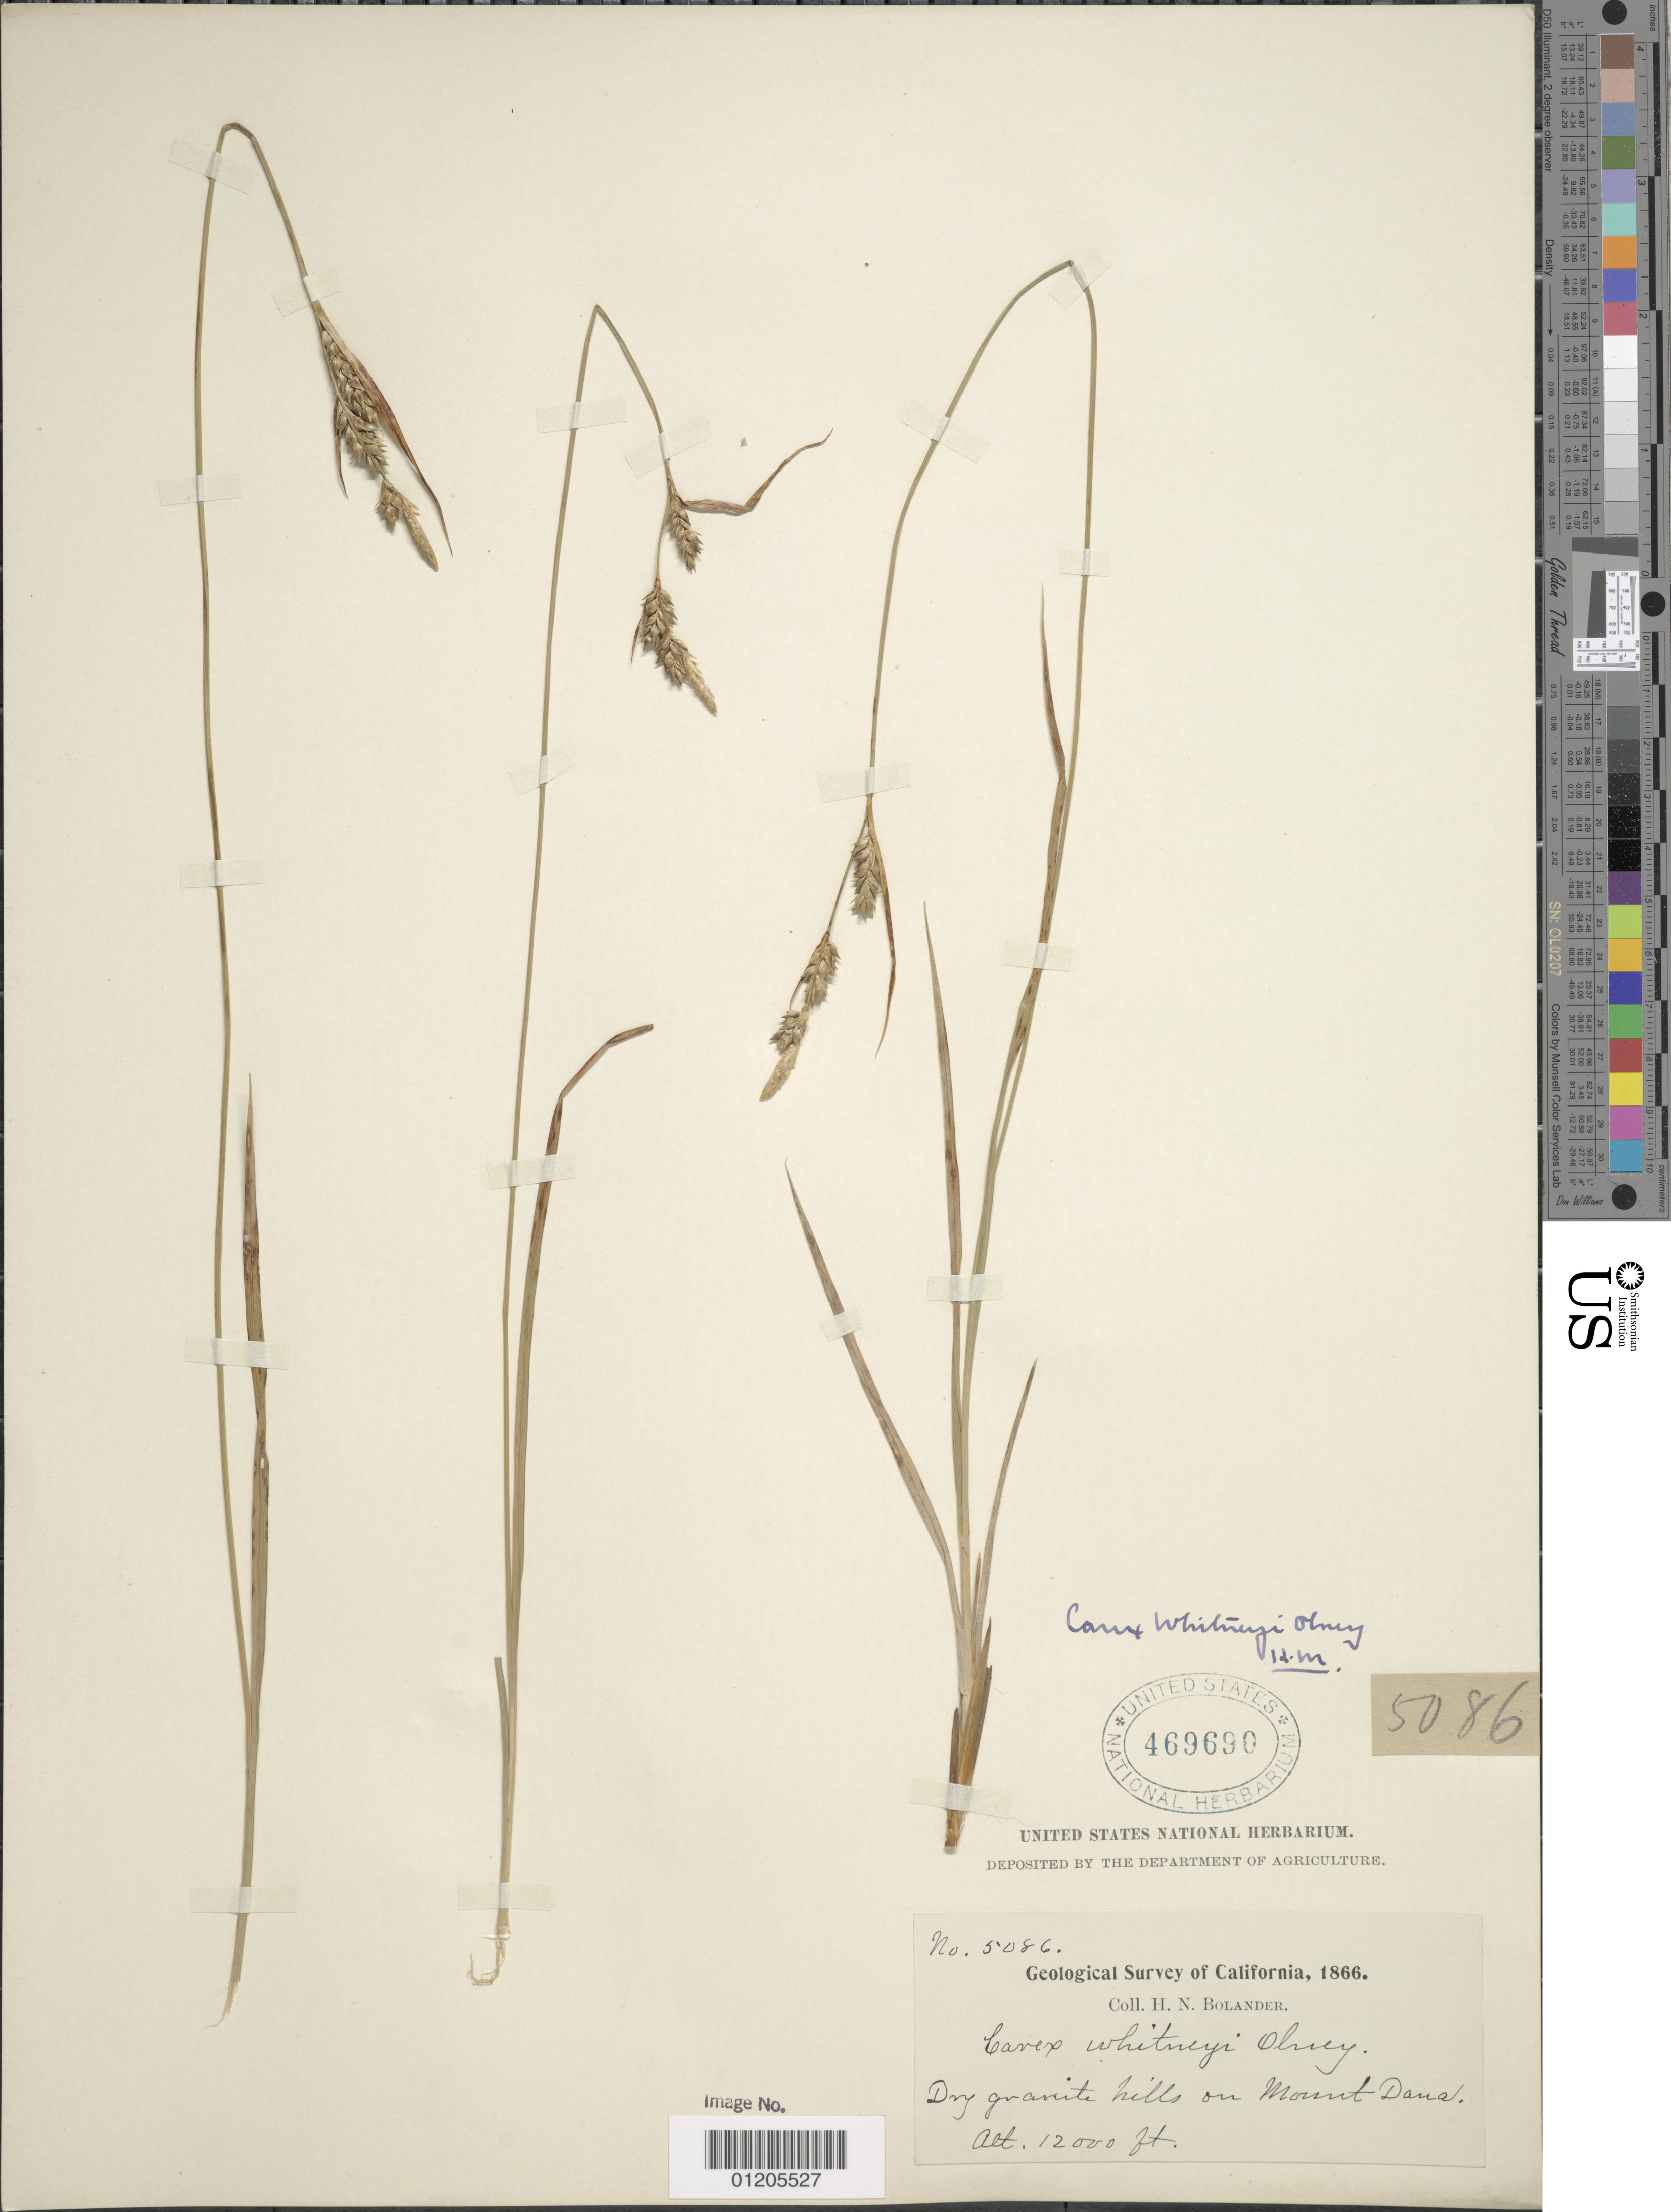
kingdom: Plantae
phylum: Tracheophyta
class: Liliopsida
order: Poales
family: Cyperaceae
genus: Carex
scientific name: Carex whitneyi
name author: Olney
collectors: H. Bolander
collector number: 5086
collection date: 1866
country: United States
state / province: California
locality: Mount Dana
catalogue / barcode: US 469690